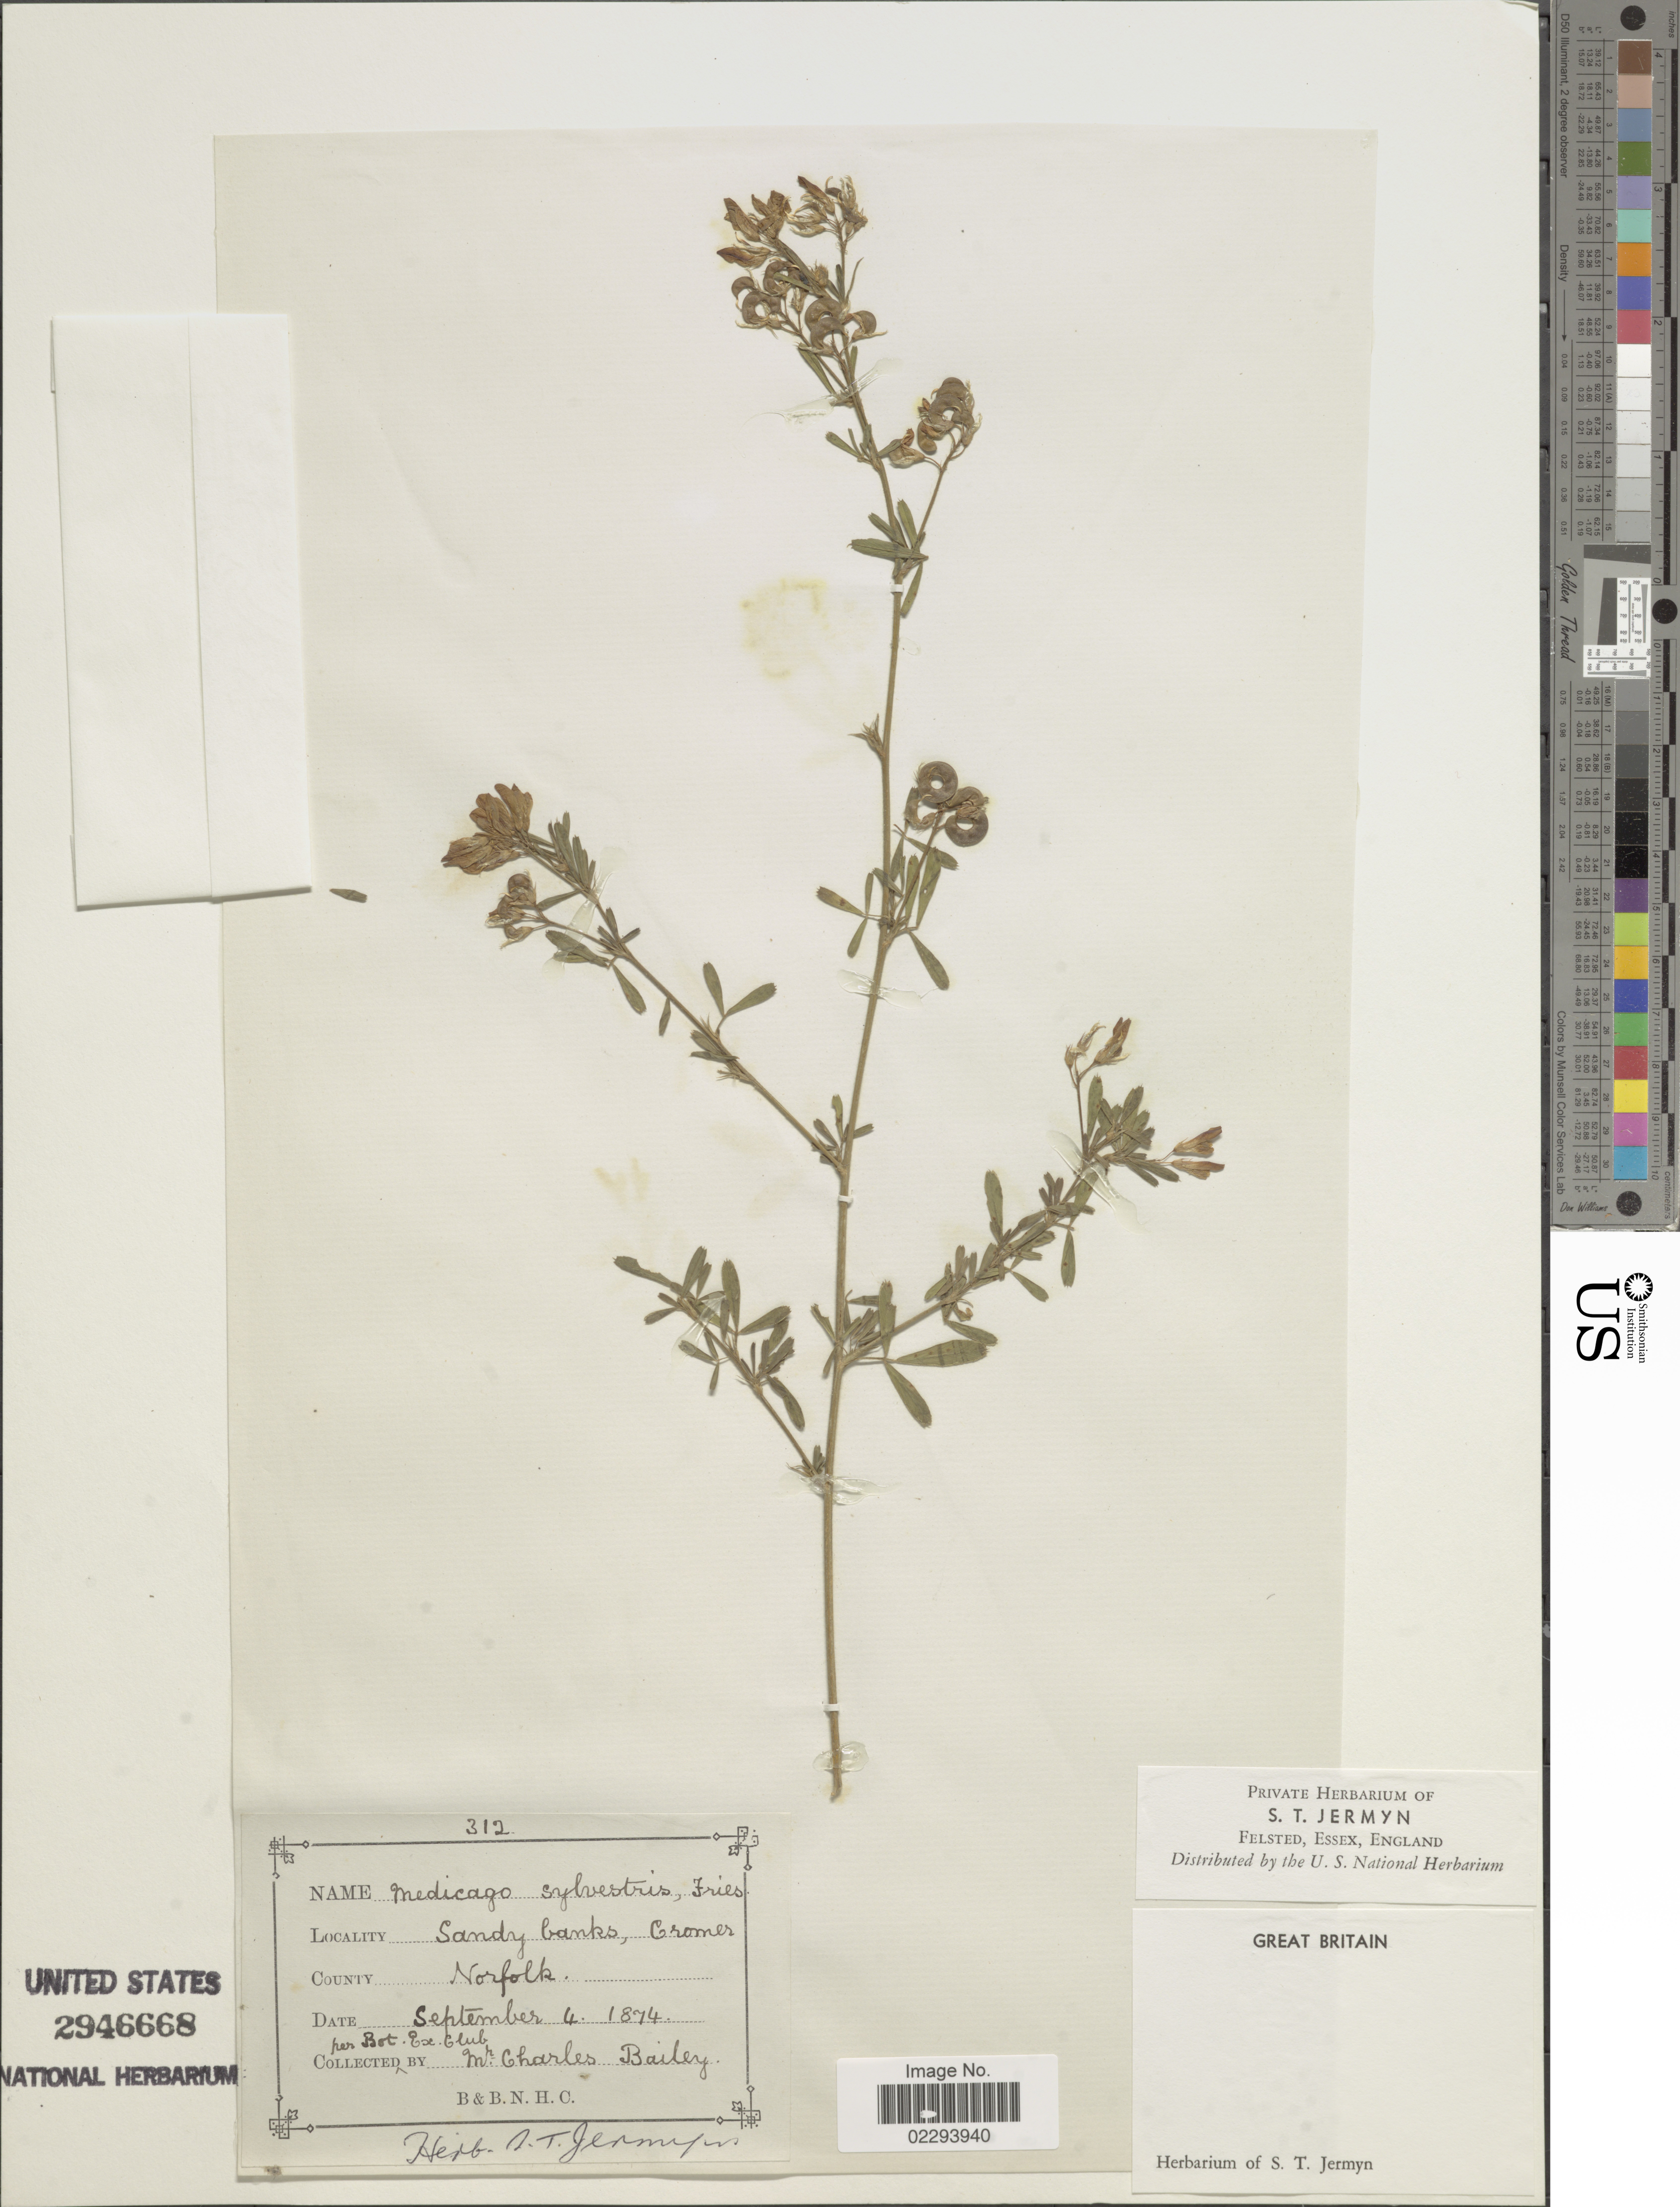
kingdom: Plantae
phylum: Tracheophyta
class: Magnoliopsida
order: Fabales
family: Fabaceae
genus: Medicago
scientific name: Medicago sylvestris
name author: Fr.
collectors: C. Bailey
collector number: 312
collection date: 1874-09-04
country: United Kingdom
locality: Great Britain, Sandy banks, Cromer, Norfolk.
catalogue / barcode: US 2946668